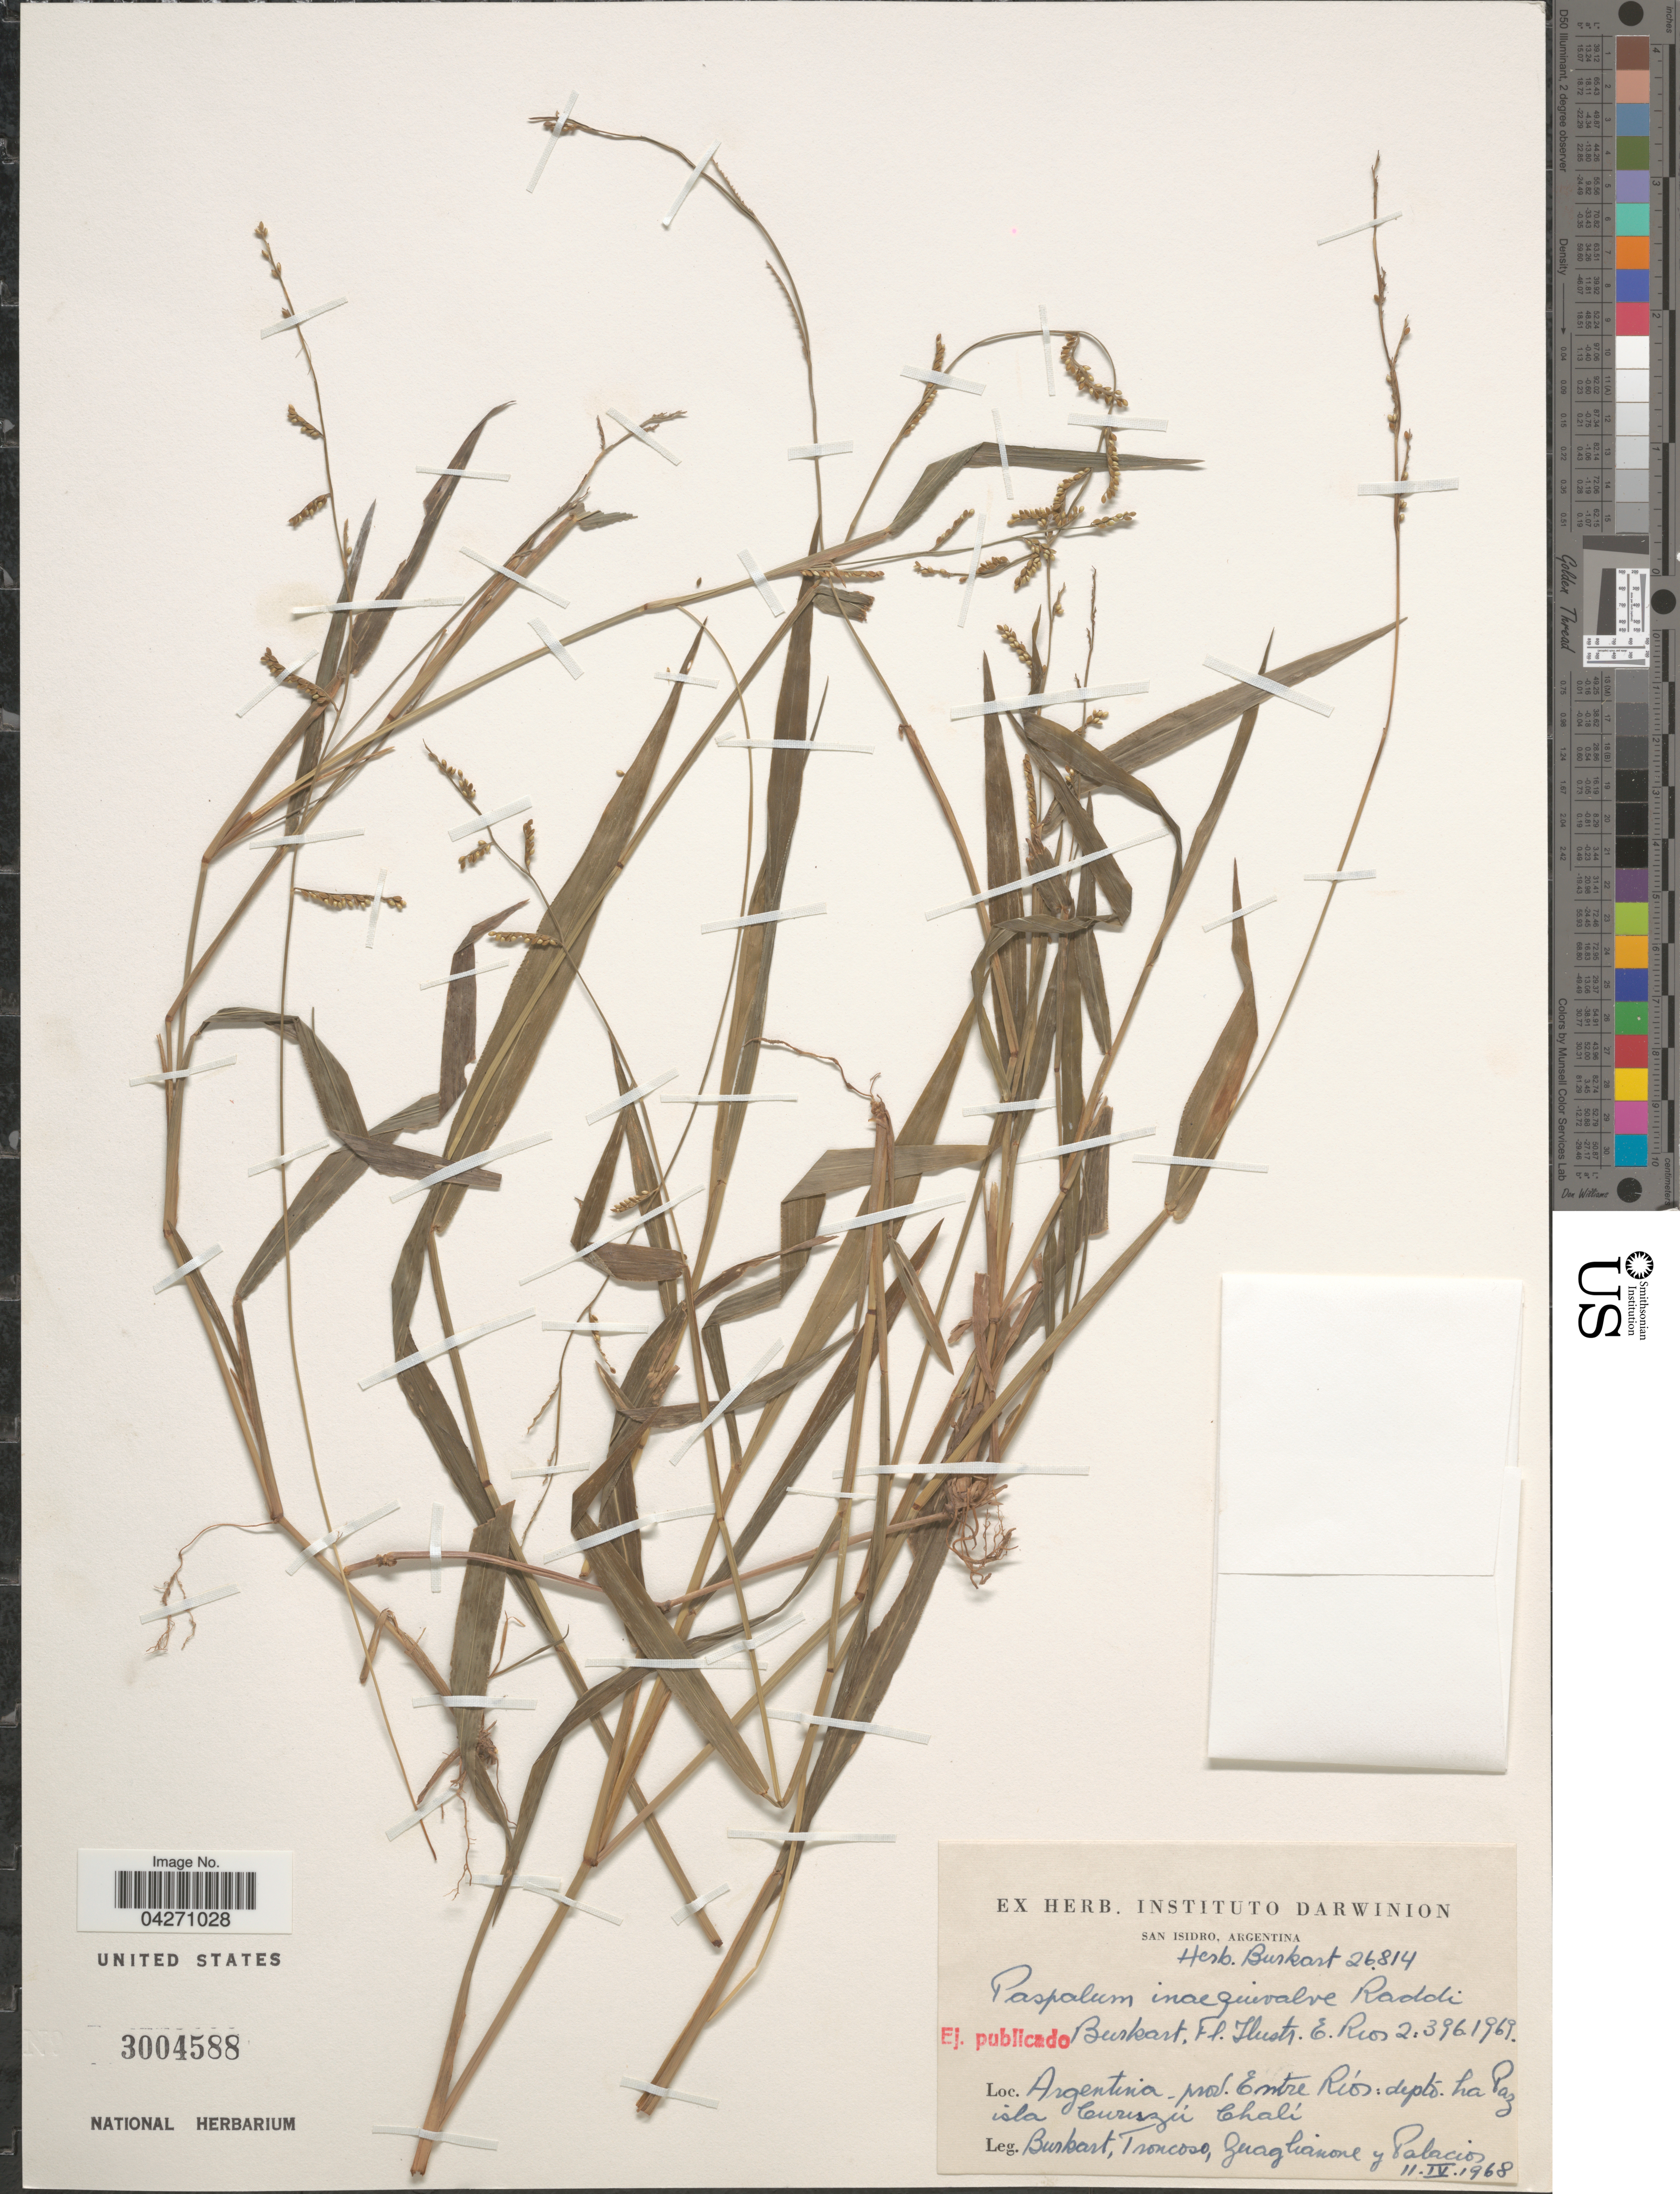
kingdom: Plantae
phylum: Tracheophyta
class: Liliopsida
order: Poales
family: Poaceae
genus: Paspalum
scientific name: Paspalum inaequivalve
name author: Raddi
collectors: -- Burkart, Troncoso, Guaglianone & Palacios, --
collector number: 26814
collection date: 1968-04-11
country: Argentina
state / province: Entre Rios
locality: Depto. La Paz isla Curuzú Chalí.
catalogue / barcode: US 3004588